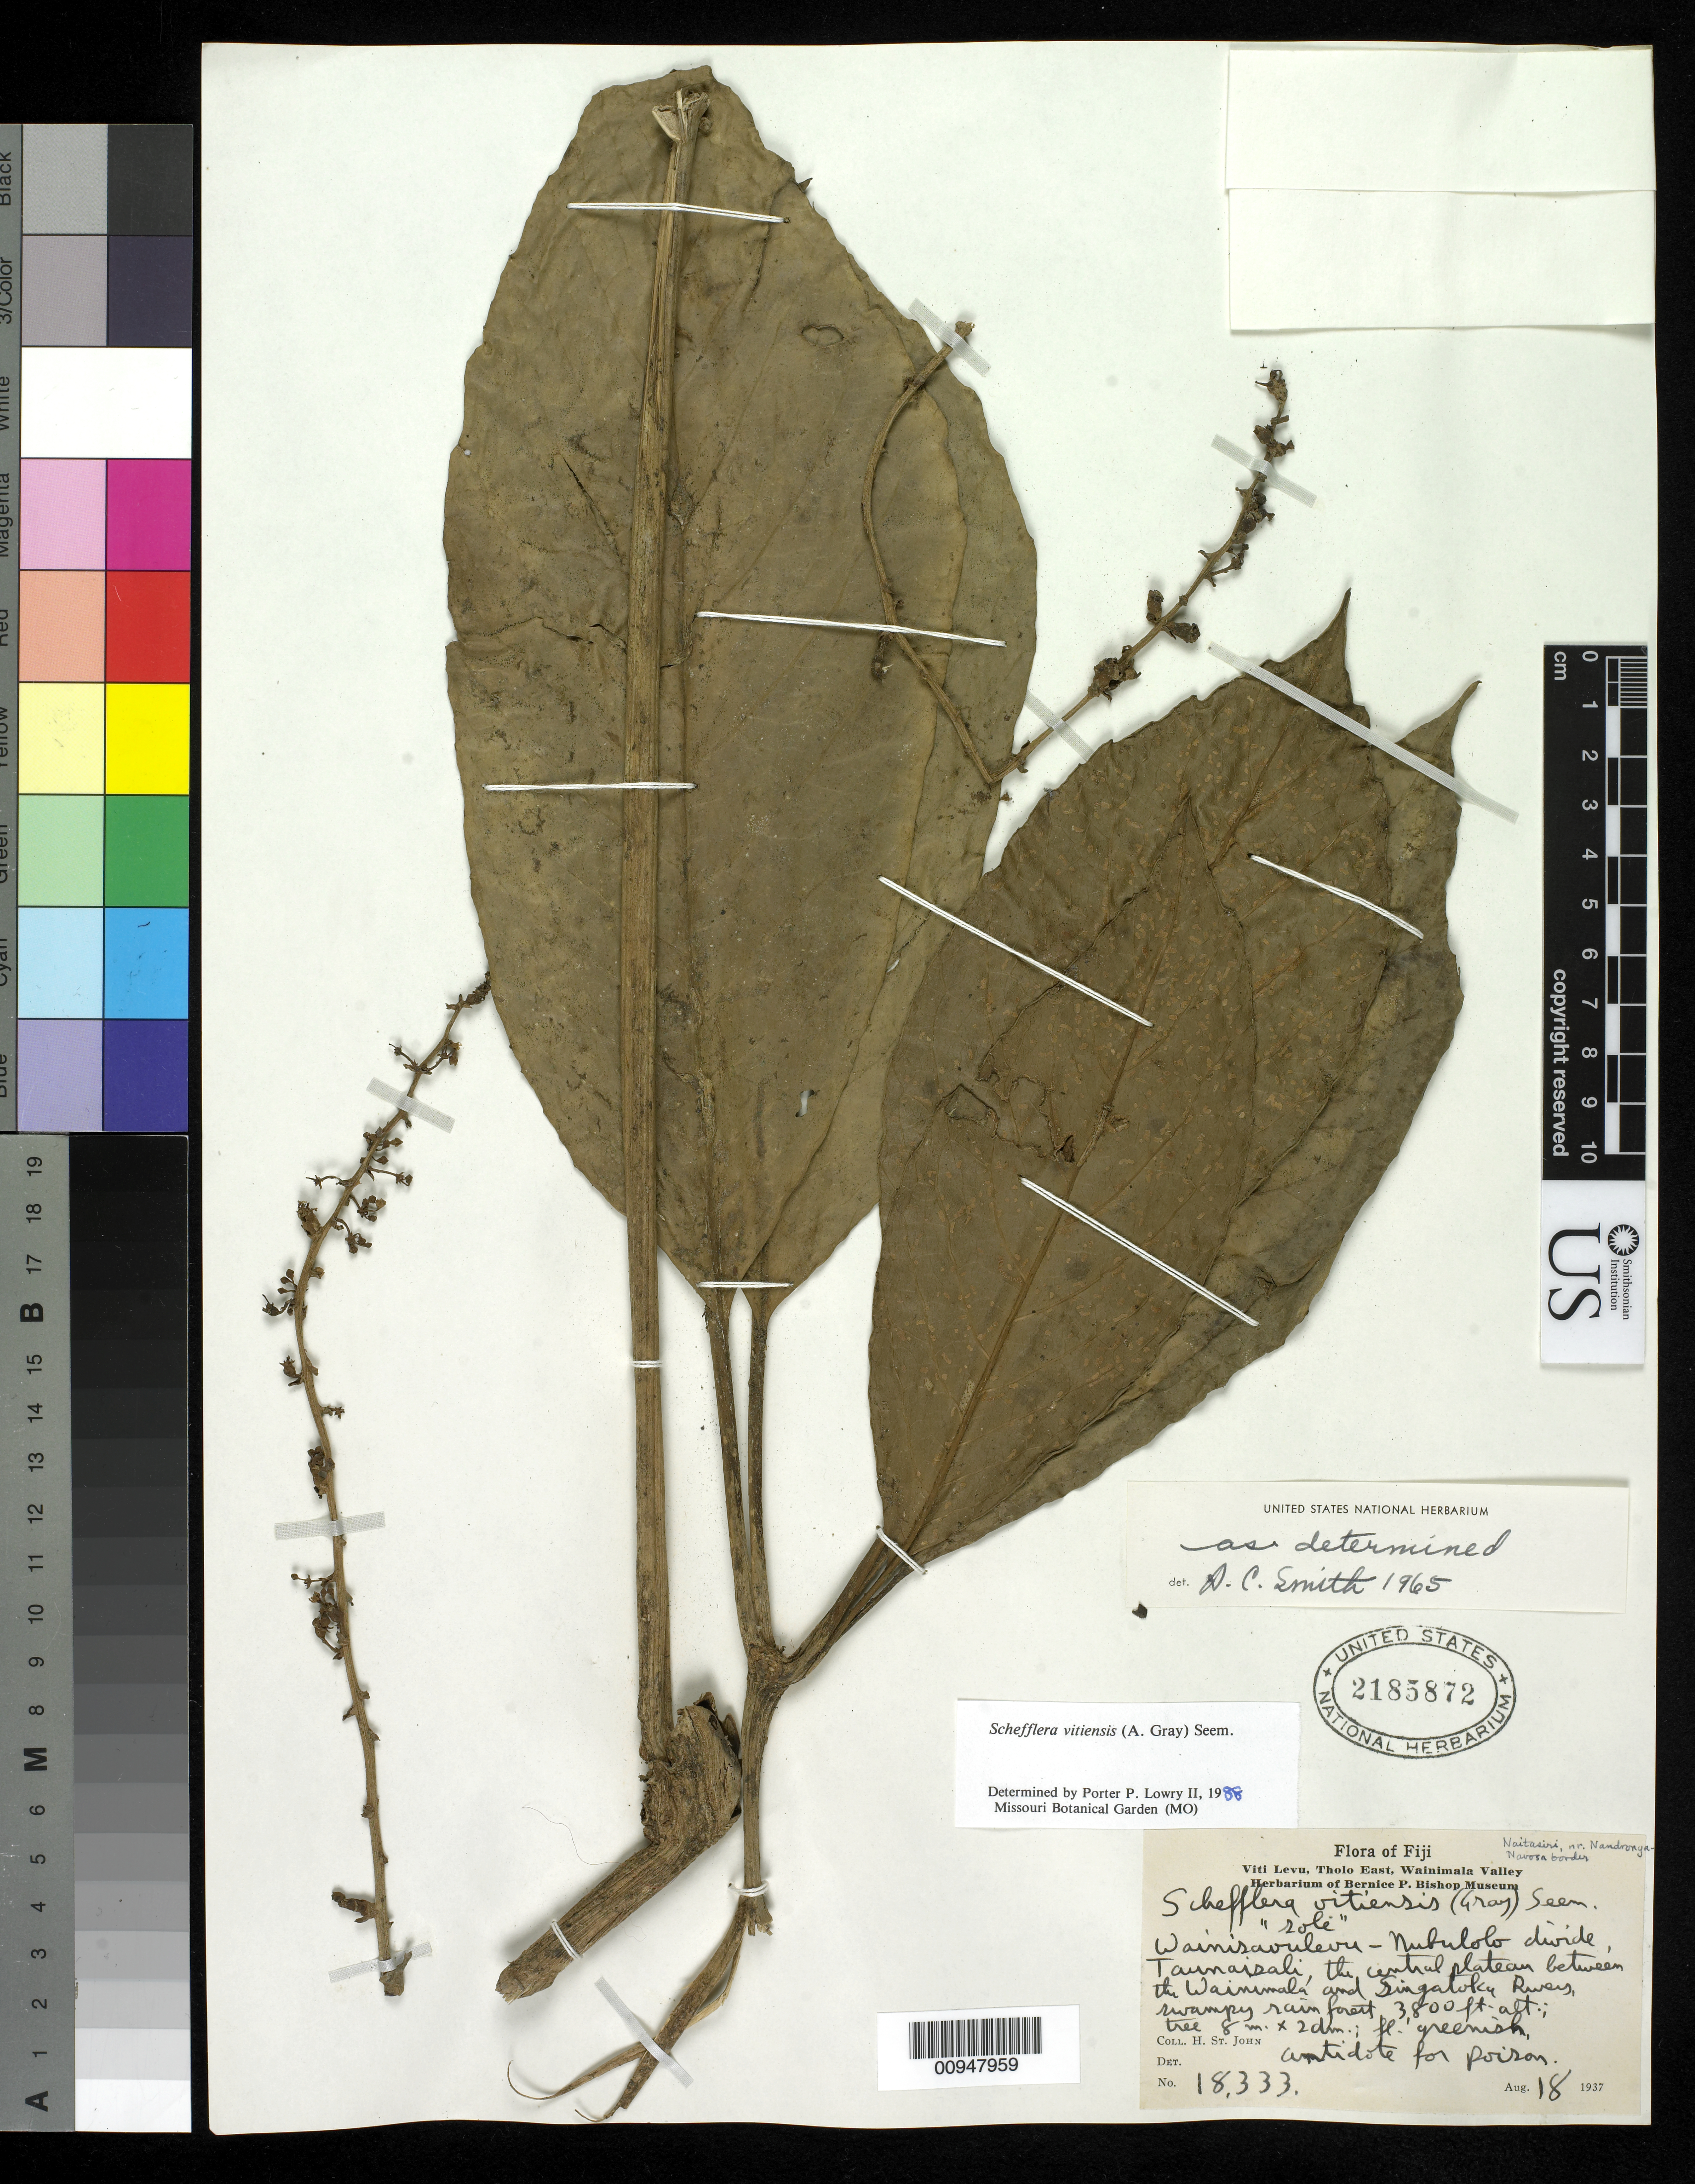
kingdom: Plantae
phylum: Tracheophyta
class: Magnoliopsida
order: Apiales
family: Araliaceae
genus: Schefflera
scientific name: Schefflera vitensis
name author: (A. Gray) Seem.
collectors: H. St. John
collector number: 18333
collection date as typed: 18 Aug 1937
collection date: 1937-08-18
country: Fiji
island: Viti Levu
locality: Wainisavulevu-nubulo divide, Taunaisali, central plateau between Wainimala and Singatol R's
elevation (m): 1158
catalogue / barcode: US 2185872